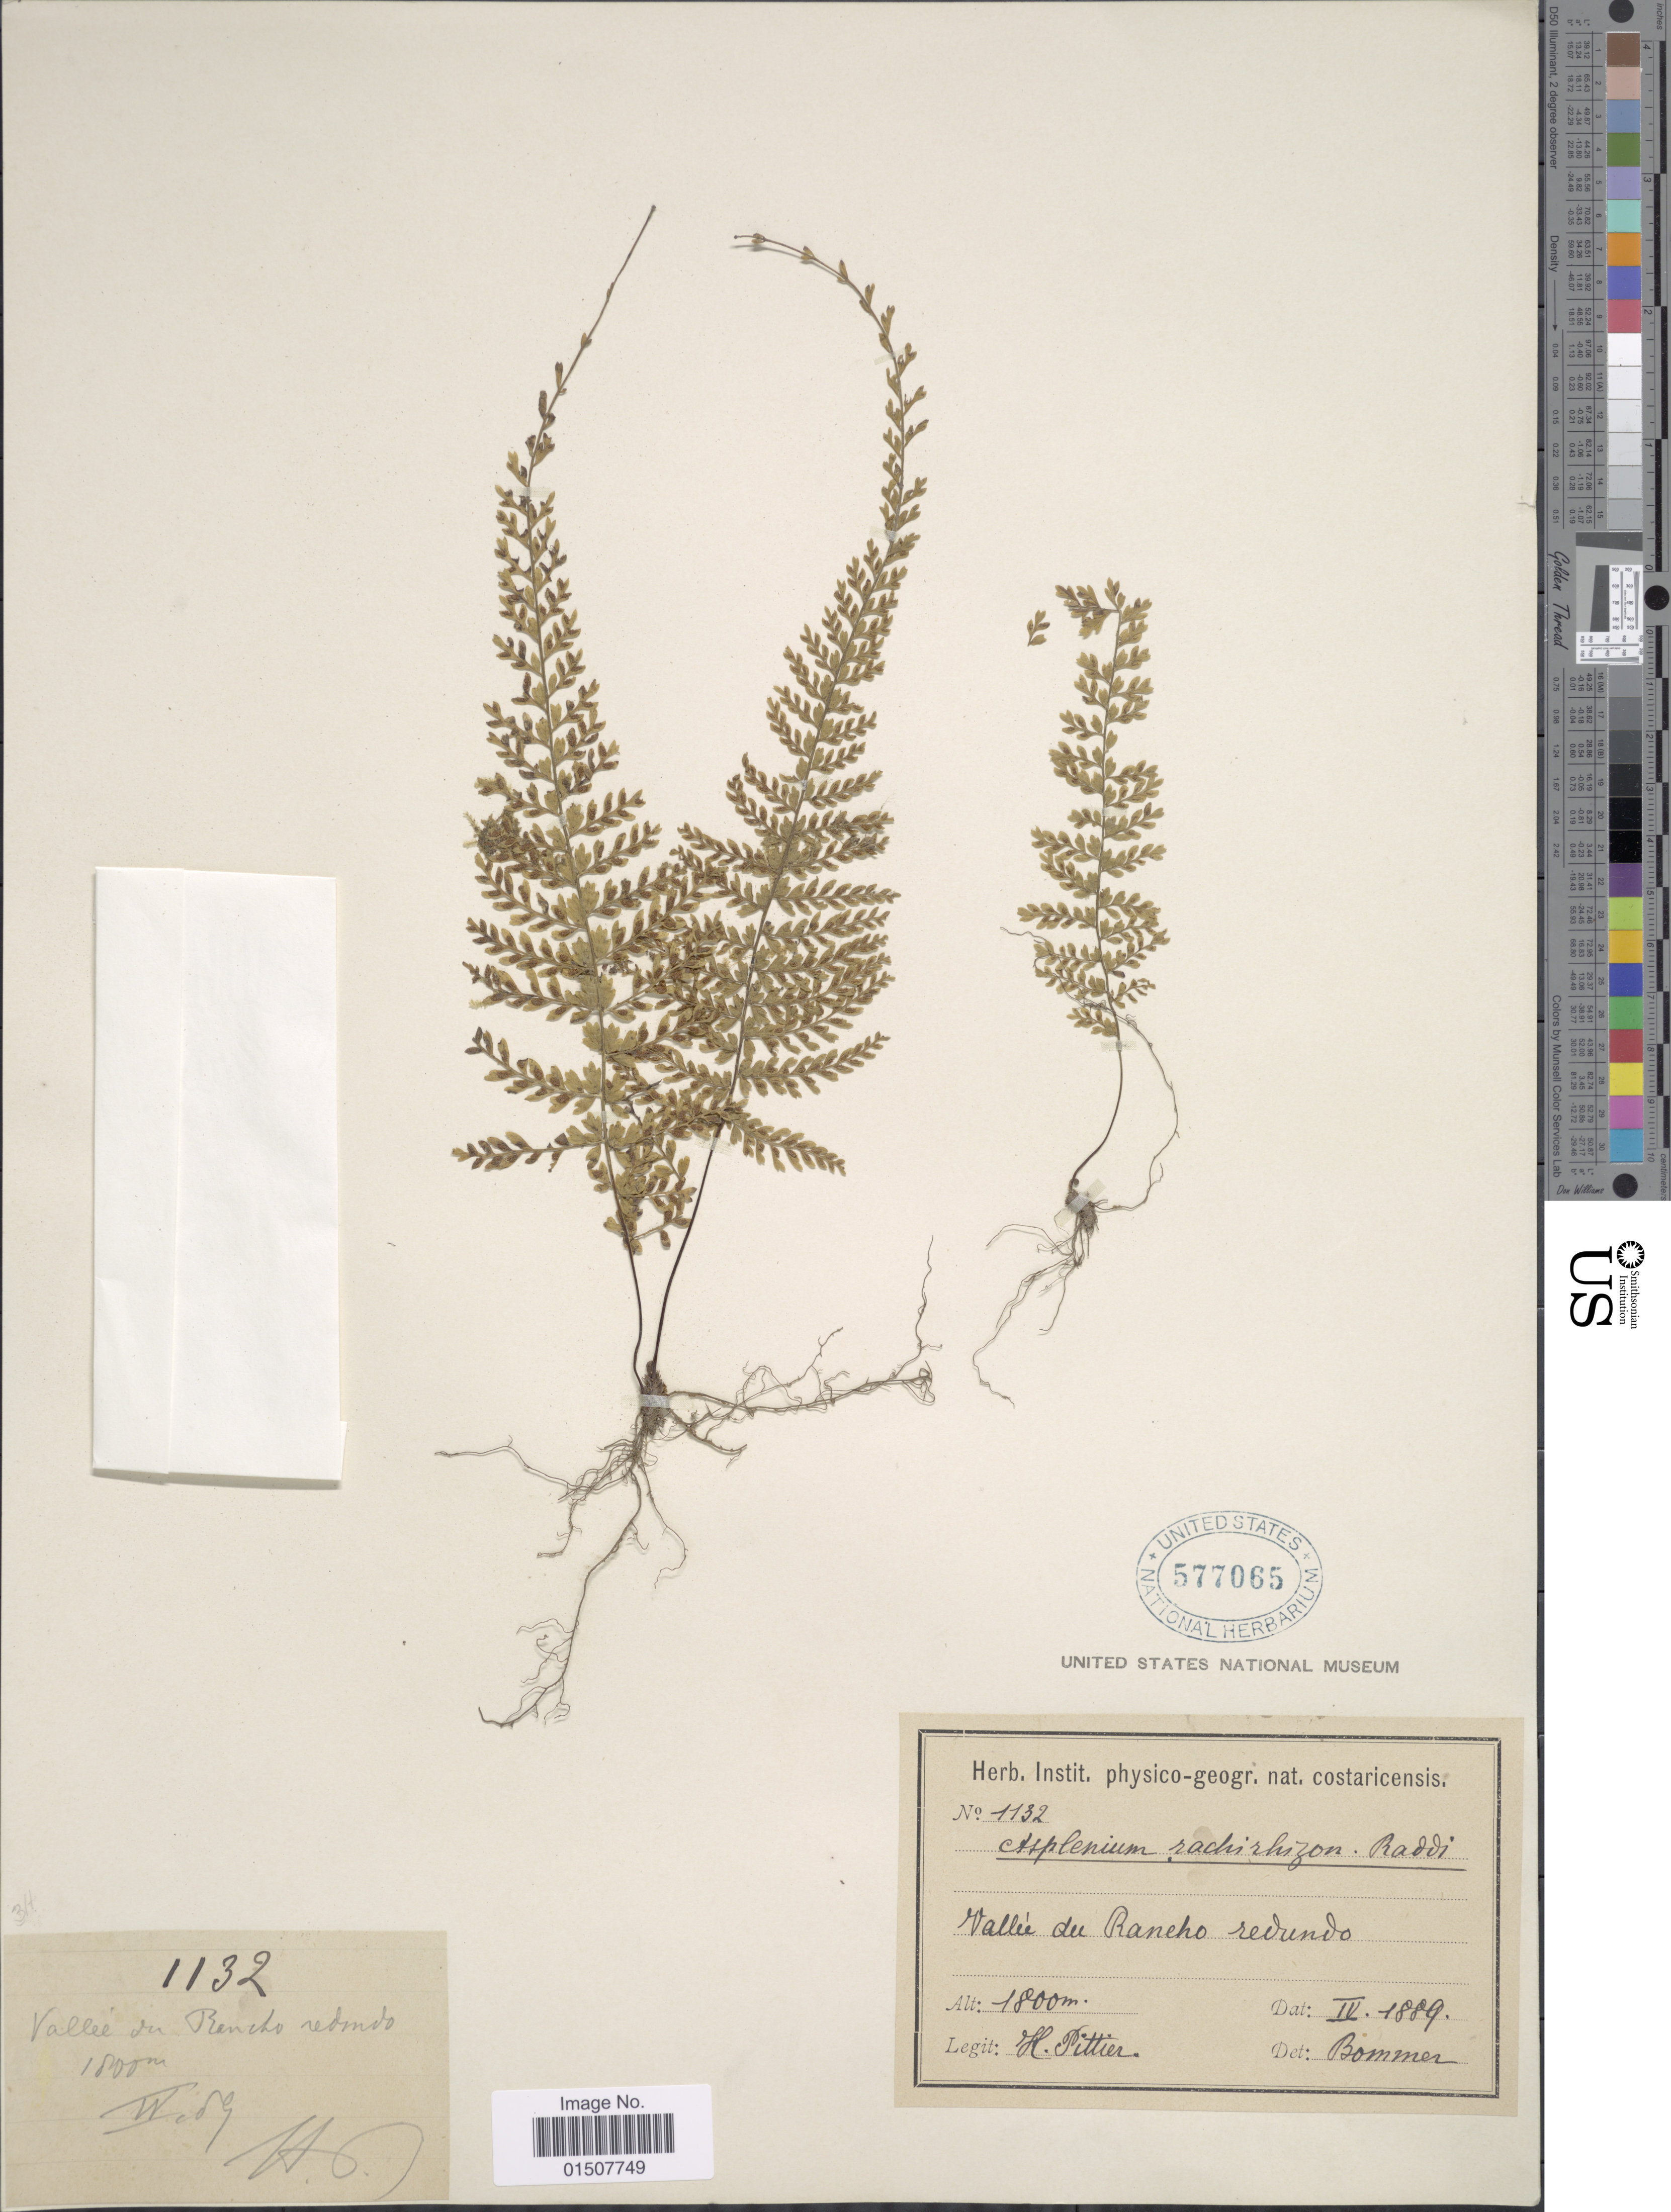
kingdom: Plantae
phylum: Tracheophyta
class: Polypodiopsida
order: Polypodiales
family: Aspleniaceae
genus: Asplenium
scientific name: Asplenium radicans var. uniserale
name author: (Raddi) L.D. Gómez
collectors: H. F. Pittier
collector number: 1132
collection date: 1889-04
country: Costa Rica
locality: Vallee de Rancho redondo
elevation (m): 1800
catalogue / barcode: US 577065